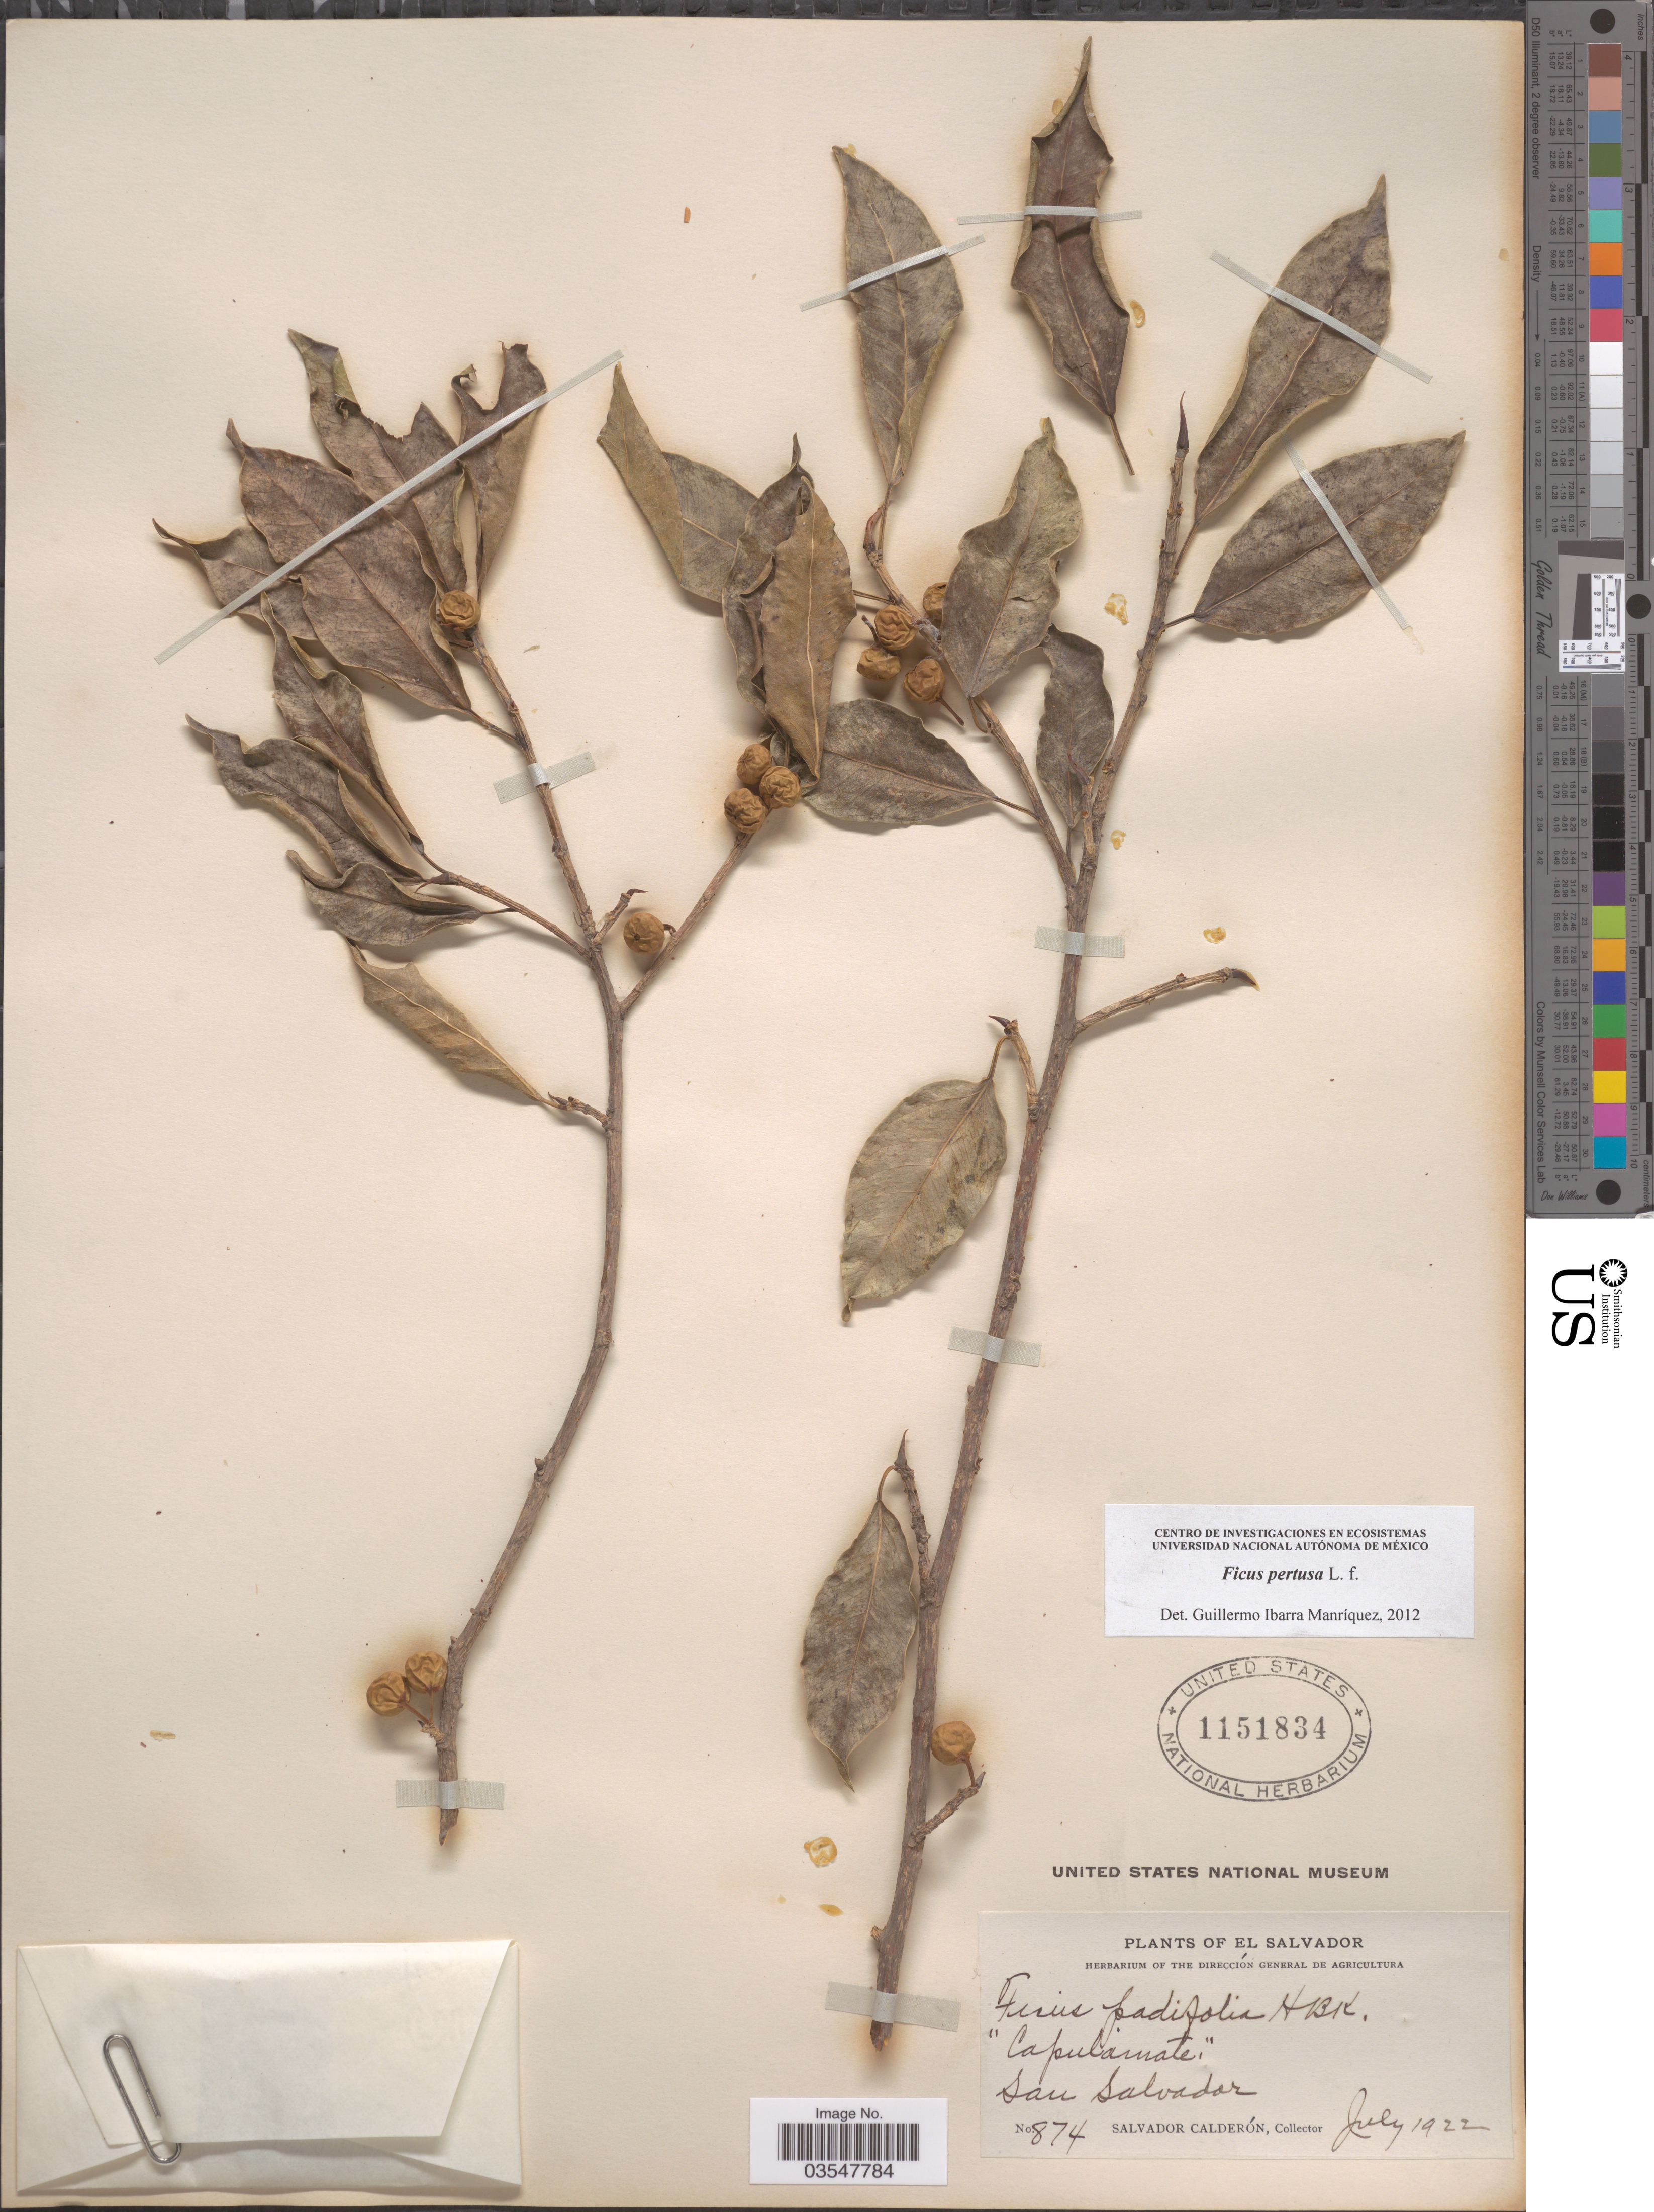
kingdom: Plantae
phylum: Tracheophyta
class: Magnoliopsida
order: Rosales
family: Moraceae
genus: Ficus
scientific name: Ficus pertusa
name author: L. f.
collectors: S. Calderón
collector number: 874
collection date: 1922-07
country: El Salvador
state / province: San Salvador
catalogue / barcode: US 1151834